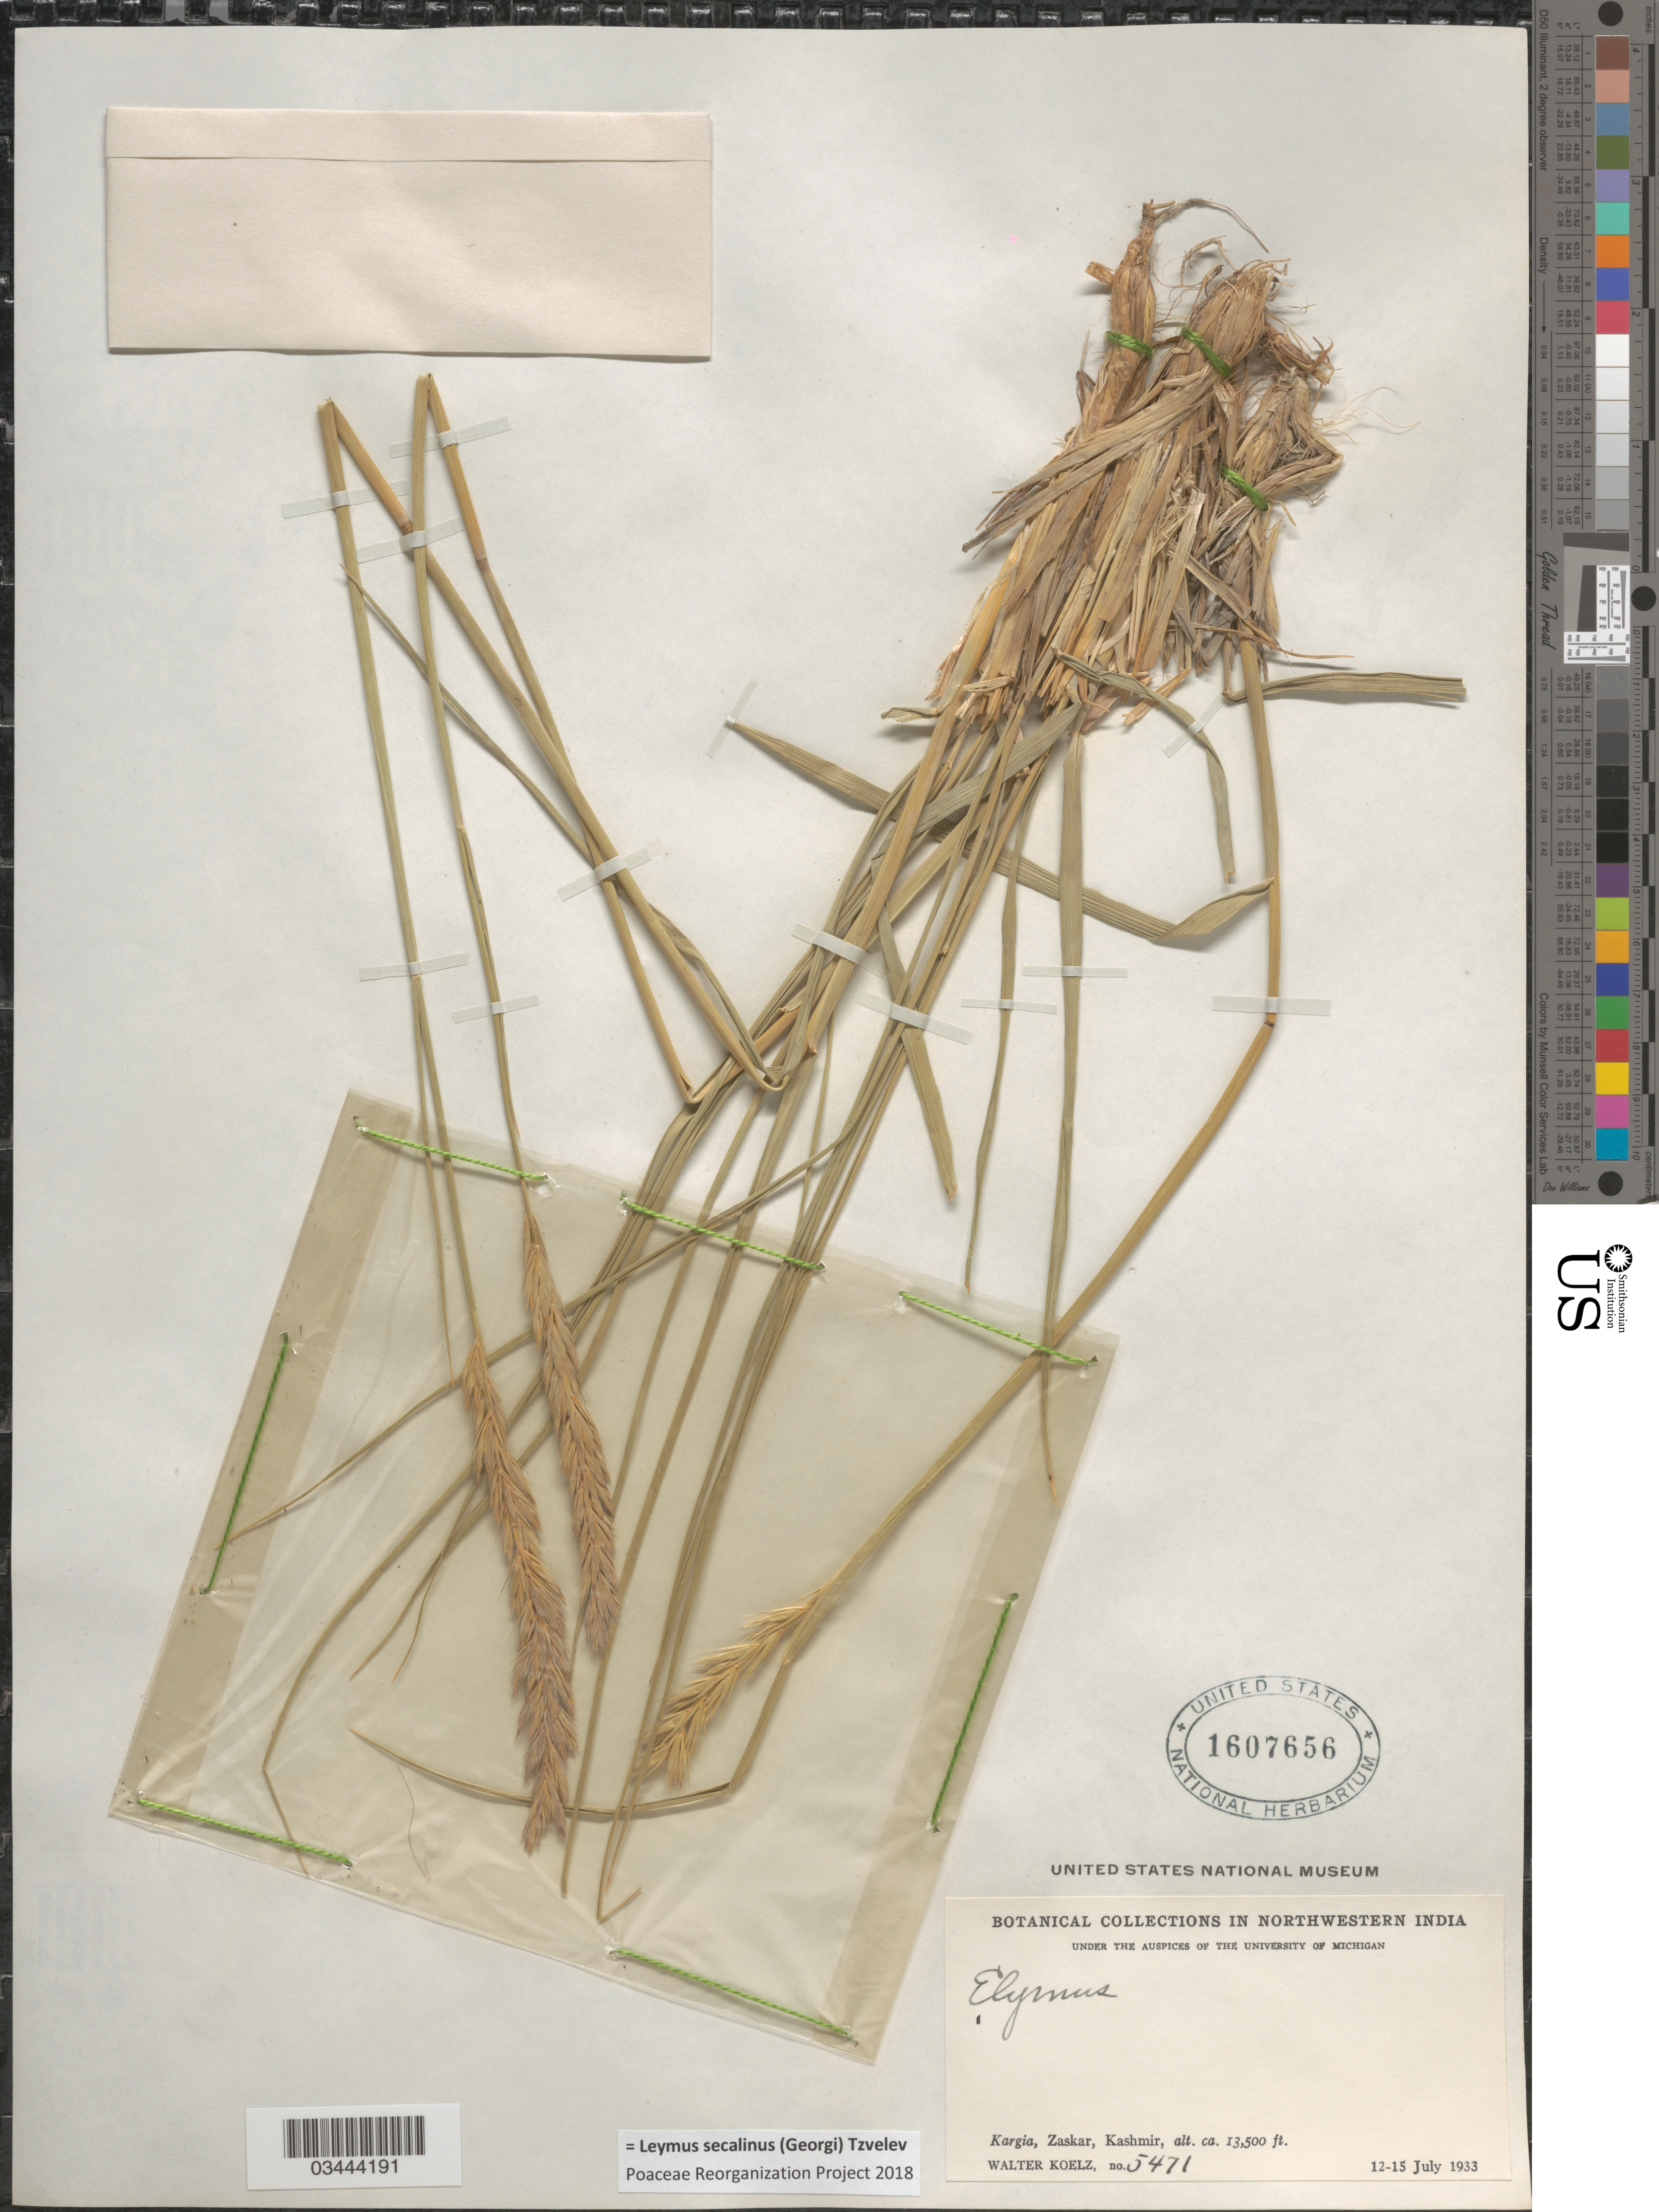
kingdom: Plantae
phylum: Tracheophyta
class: Liliopsida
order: Poales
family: Poaceae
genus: Leymus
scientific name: Leymus secalinus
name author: (Georgi) Tzvelev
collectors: W. N. Koelz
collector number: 5471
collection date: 1933-07-12/1933-07-15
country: India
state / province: Jammu and Kashmir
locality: In Northwestern India. Kargia, Zaskar.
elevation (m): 4115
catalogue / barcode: US 1607656